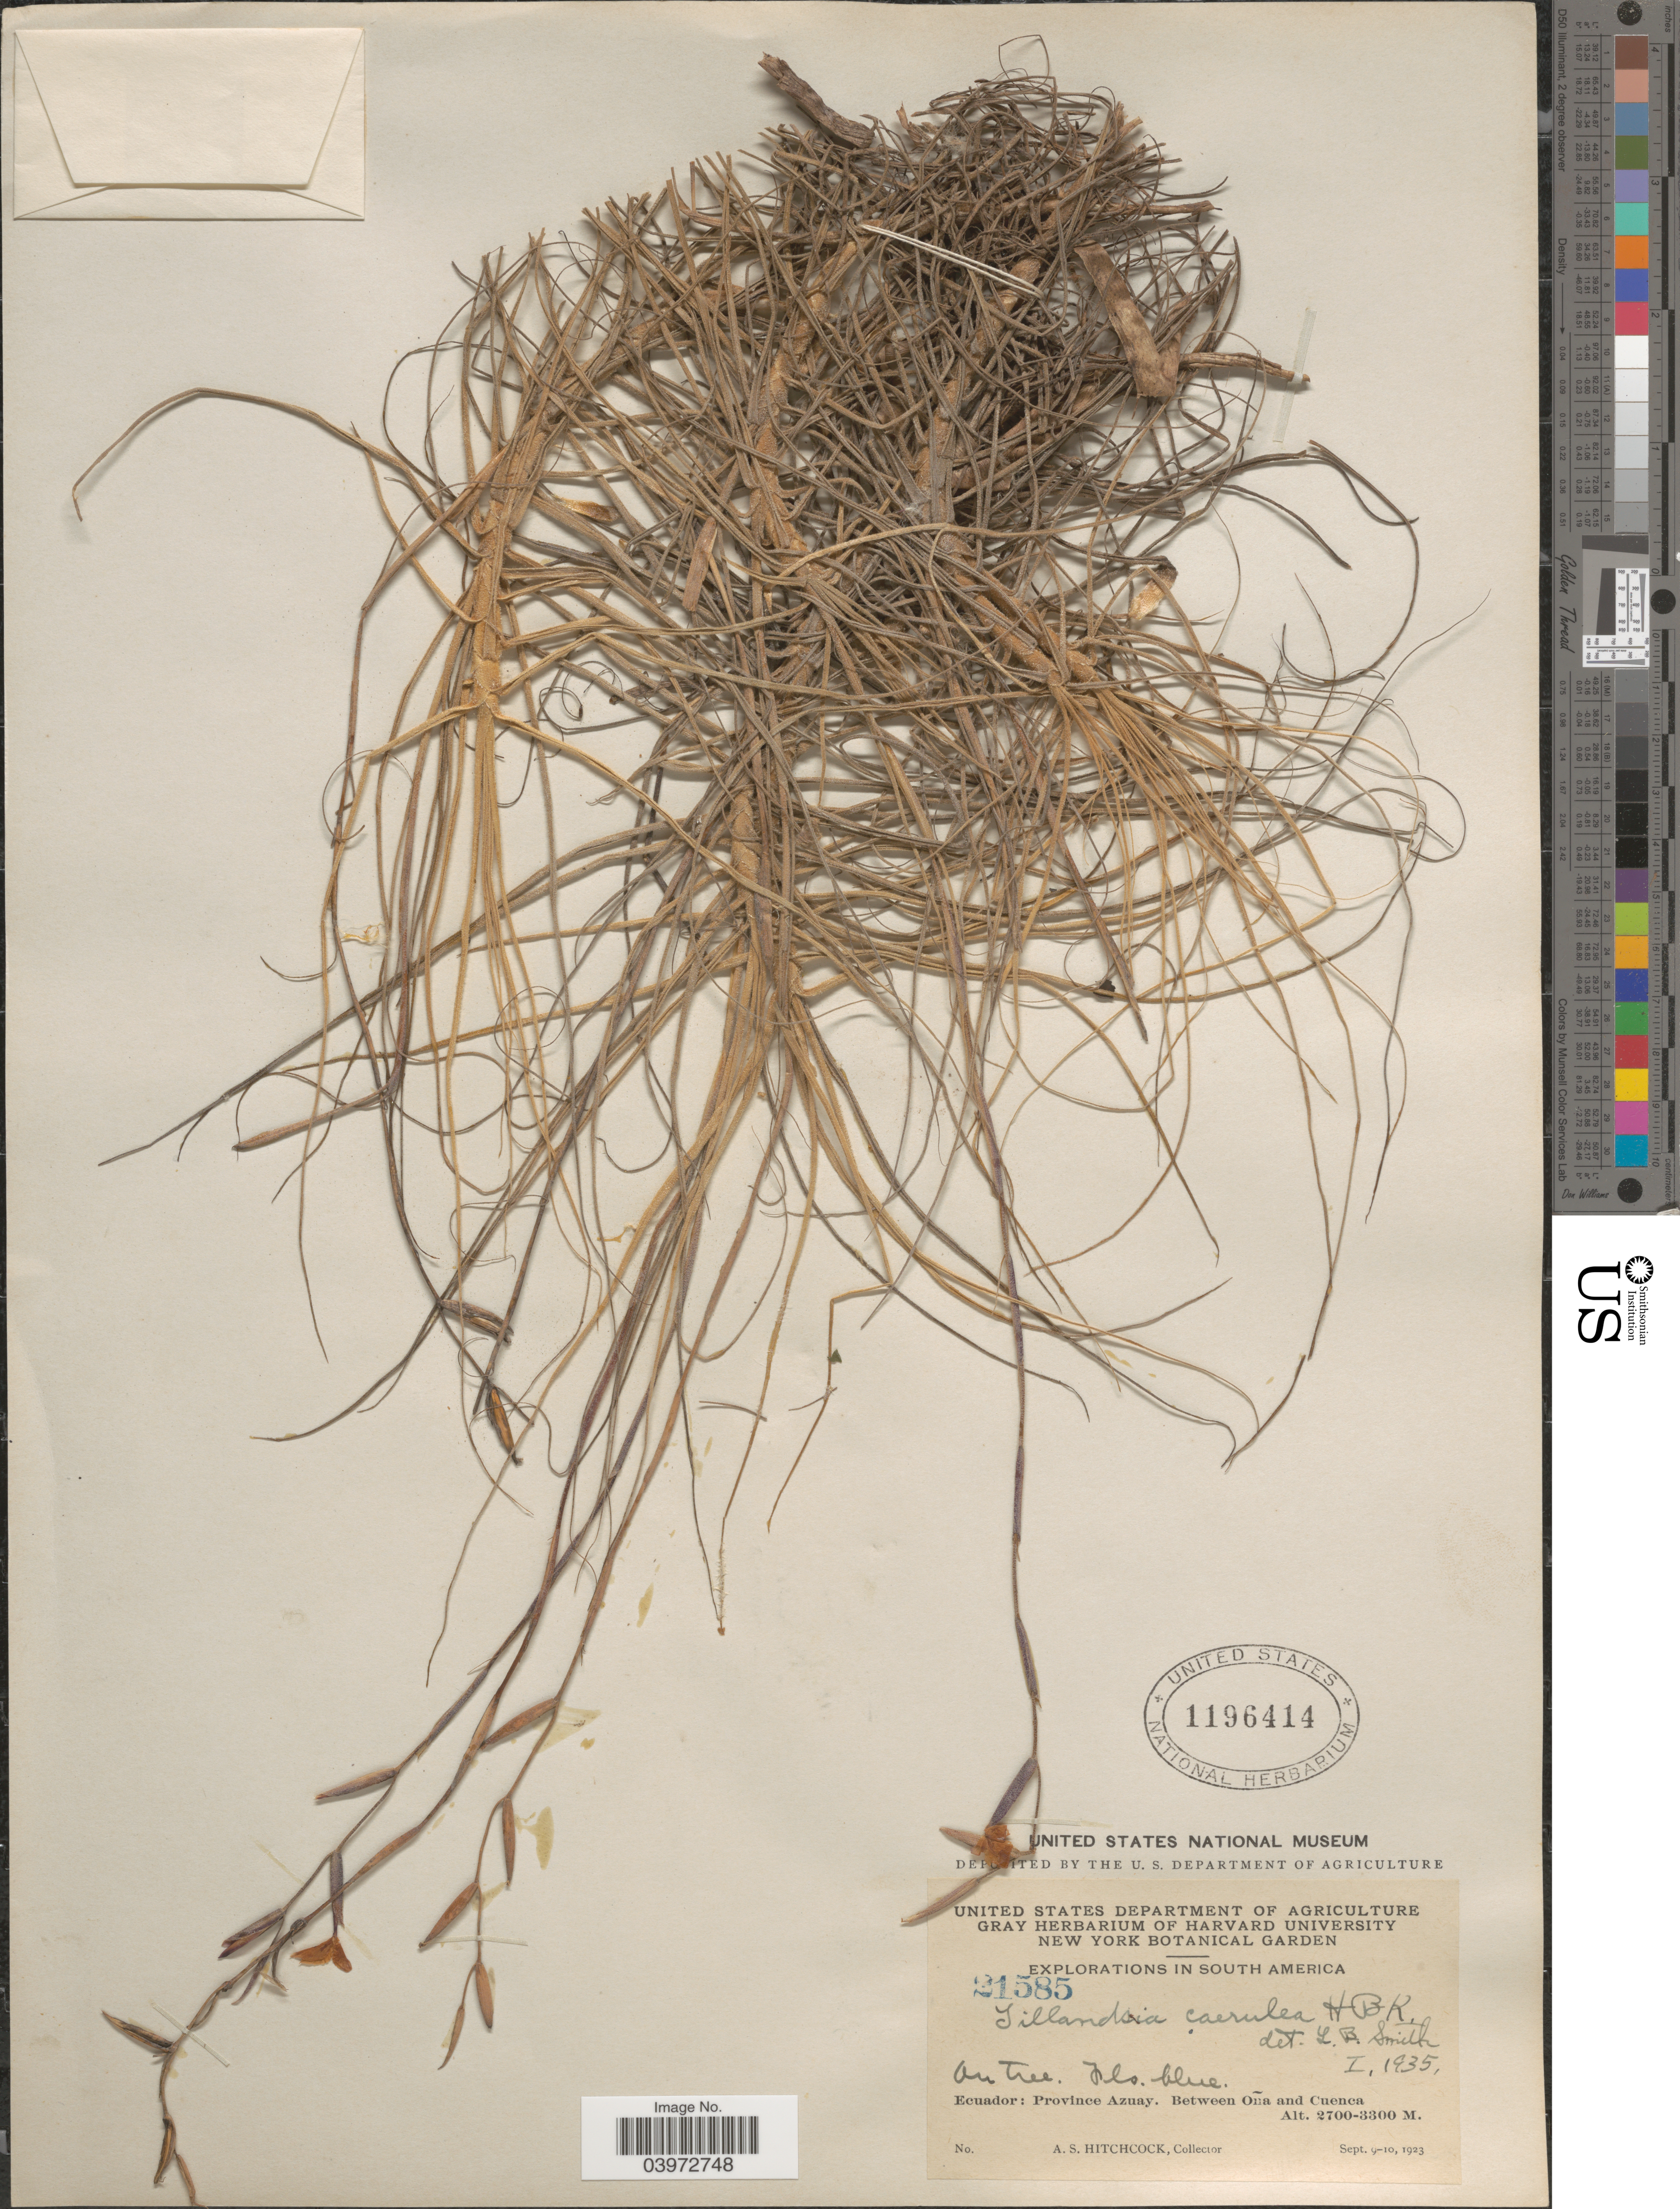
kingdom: Plantae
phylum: Tracheophyta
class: Liliopsida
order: Poales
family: Bromeliaceae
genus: Tillandsia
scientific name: Tillandsia caerulea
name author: Kunth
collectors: A. S. Hitchcock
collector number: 21585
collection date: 1923-09-09/1923-09-10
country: Ecuador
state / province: Azuay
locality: Between Oña and Cuenca.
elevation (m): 2700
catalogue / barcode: US 1196414